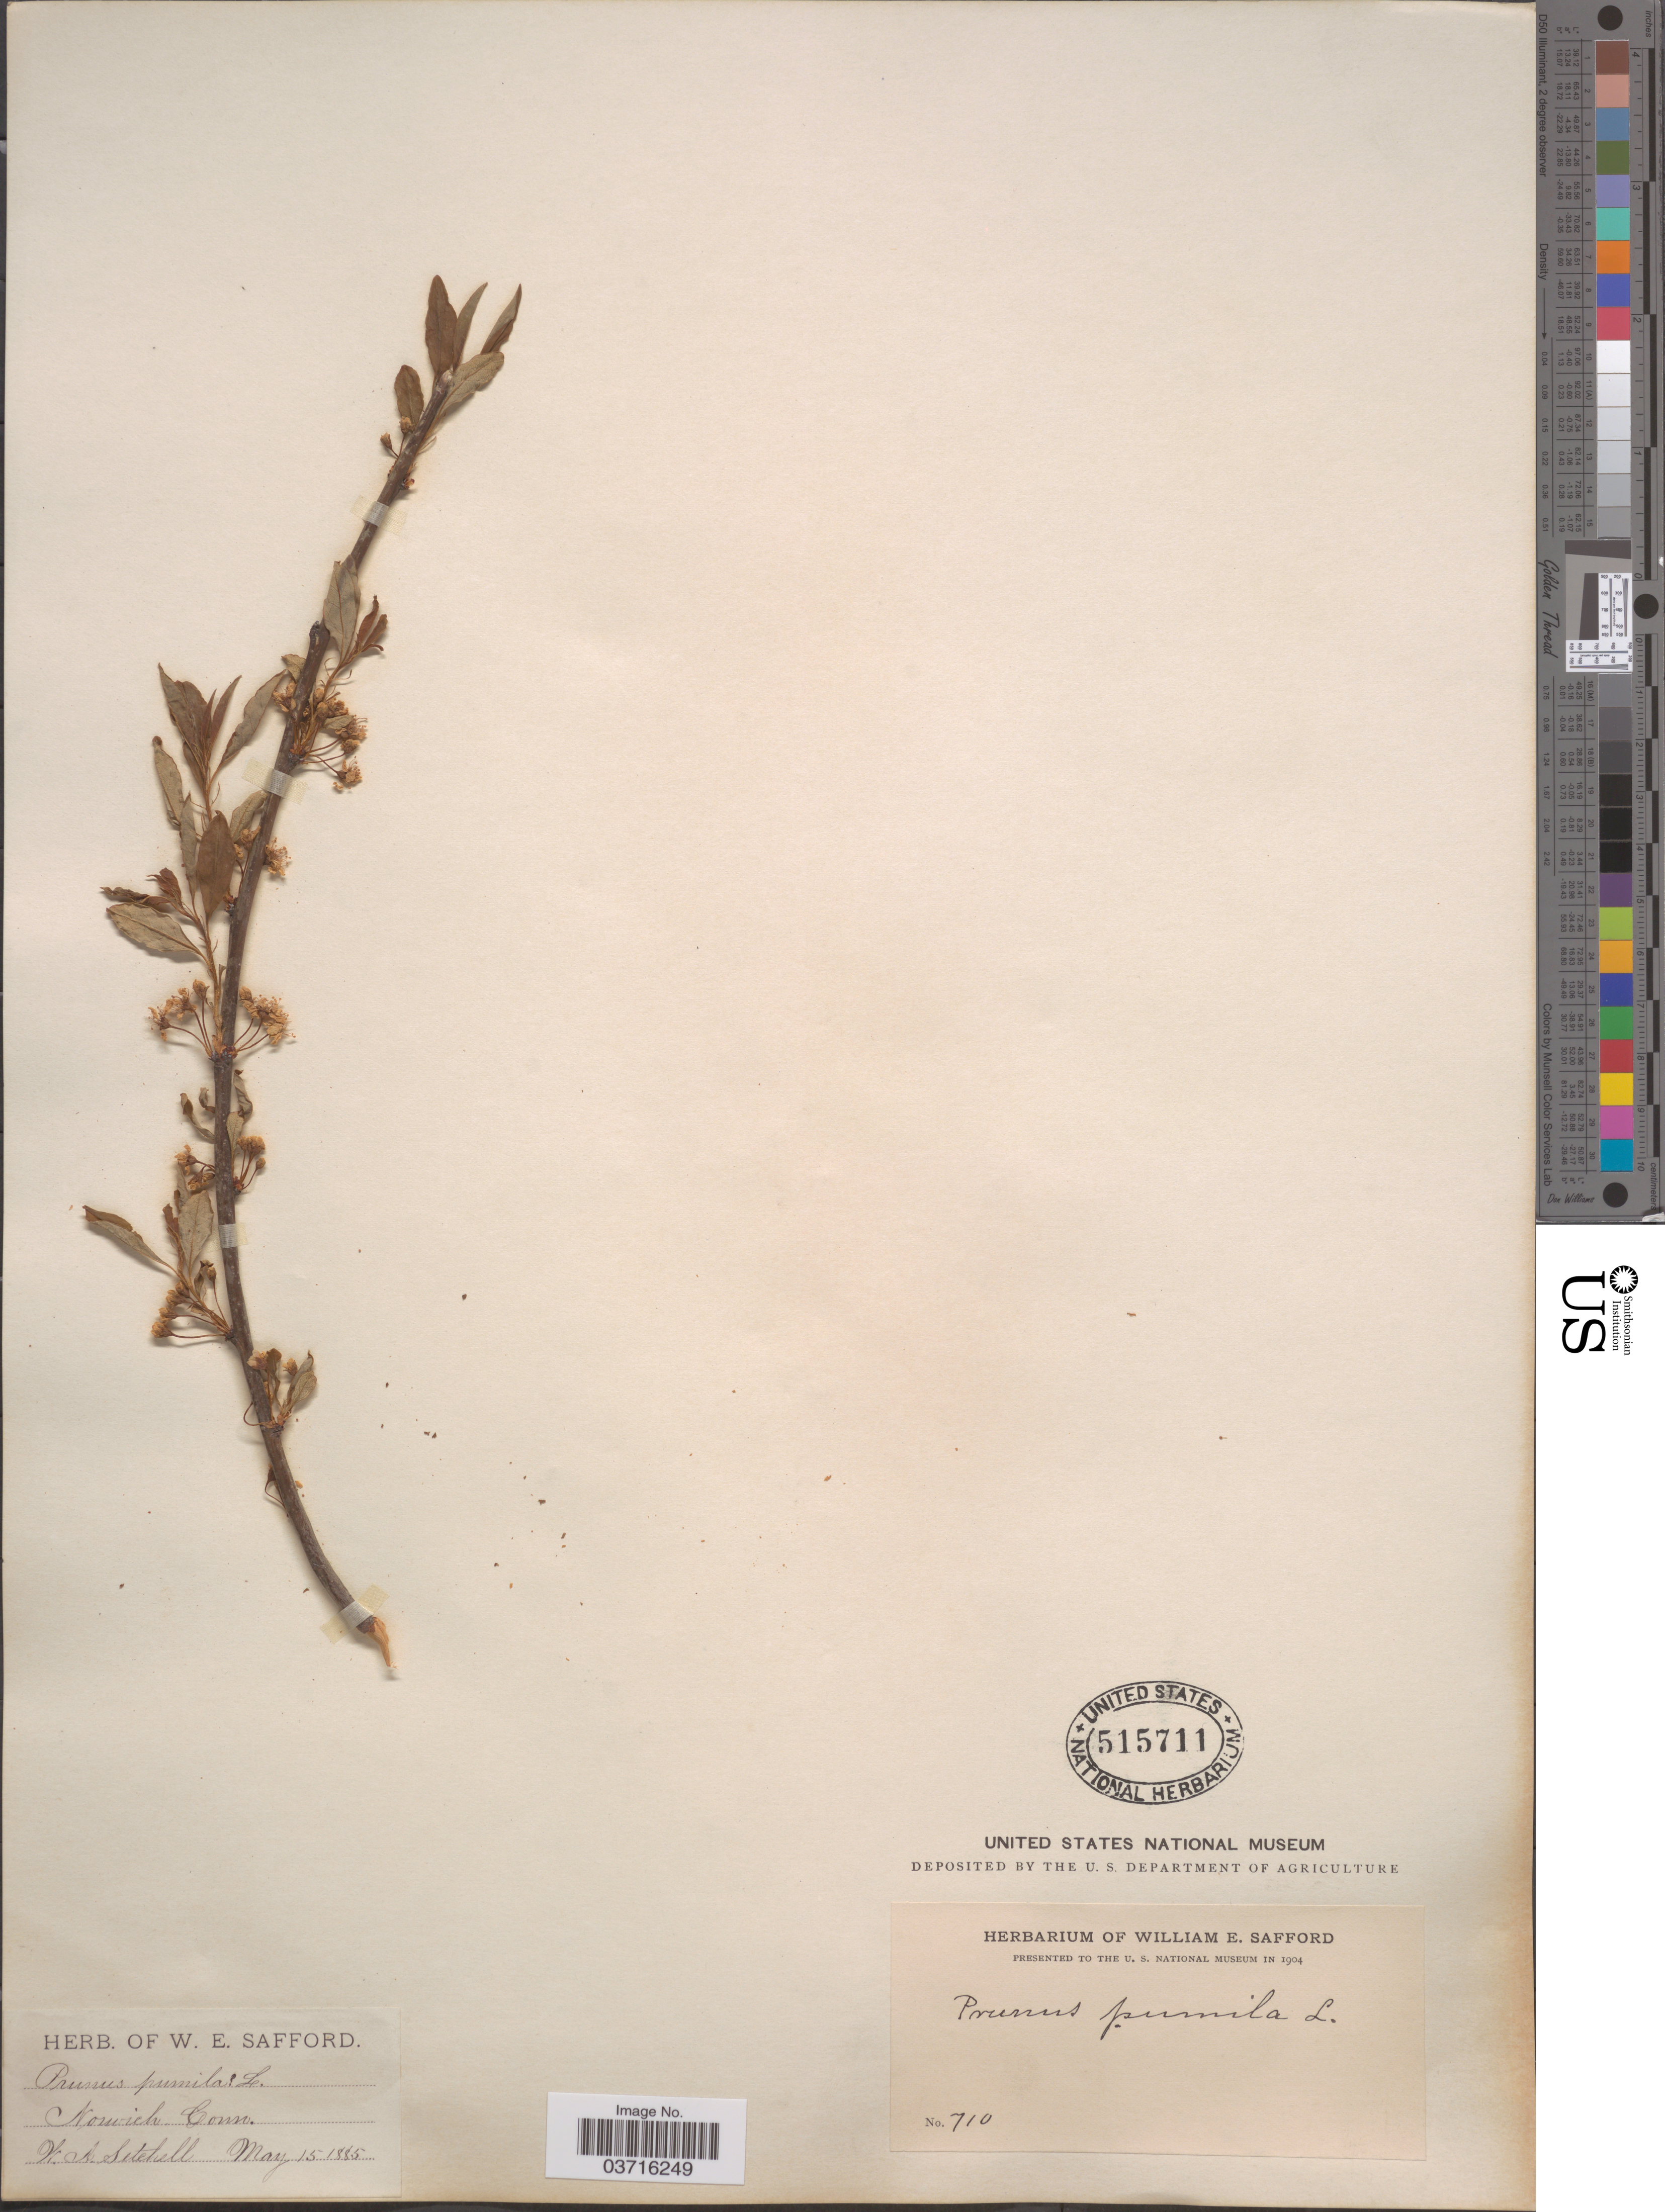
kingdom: Plantae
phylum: Tracheophyta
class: Magnoliopsida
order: Rosales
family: Rosaceae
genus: Prunus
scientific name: Prunus pumila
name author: L.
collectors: W. Setchell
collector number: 710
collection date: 1885-05-15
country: United States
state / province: Connecticut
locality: Norwich.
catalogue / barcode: US 515711